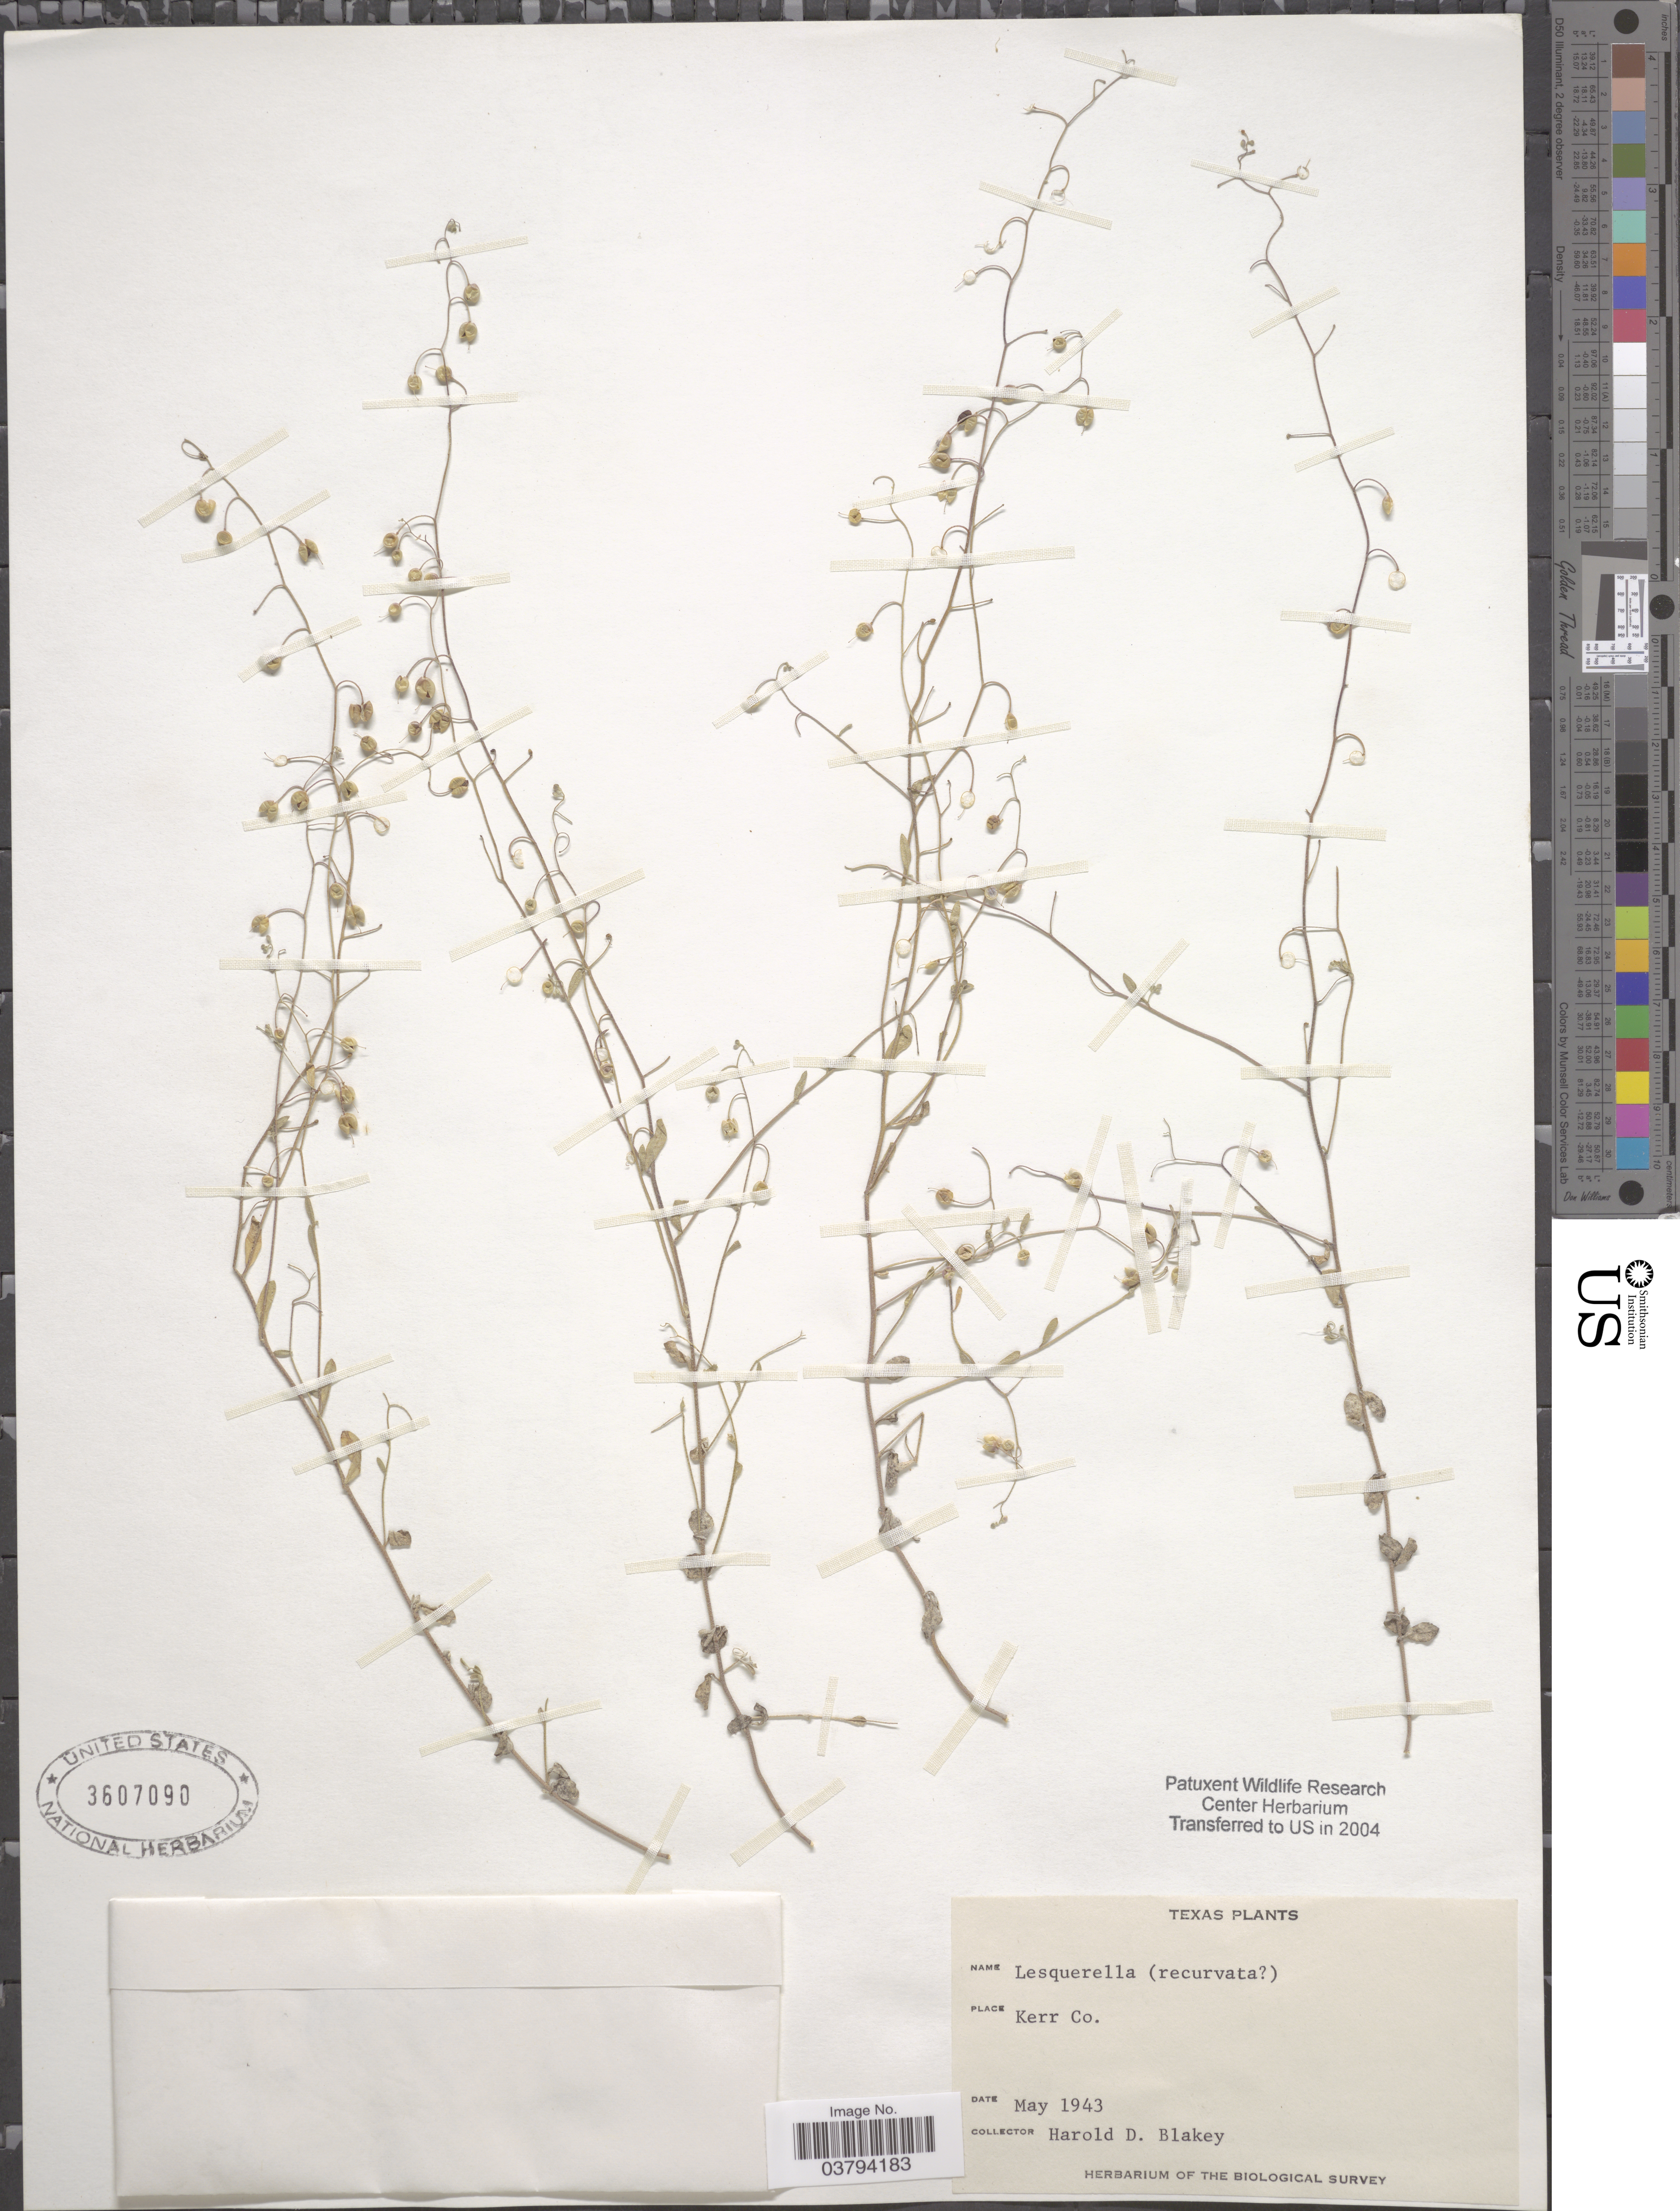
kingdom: Plantae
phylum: Tracheophyta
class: Magnoliopsida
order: Brassicales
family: Brassicaceae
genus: Lesquerella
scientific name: Lesquerella recurvata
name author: (Englem. ex A. Gray) S. Watson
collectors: H. Blakey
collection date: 1943-05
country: United States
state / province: Texas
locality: Kerr Co.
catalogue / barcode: US 3607090